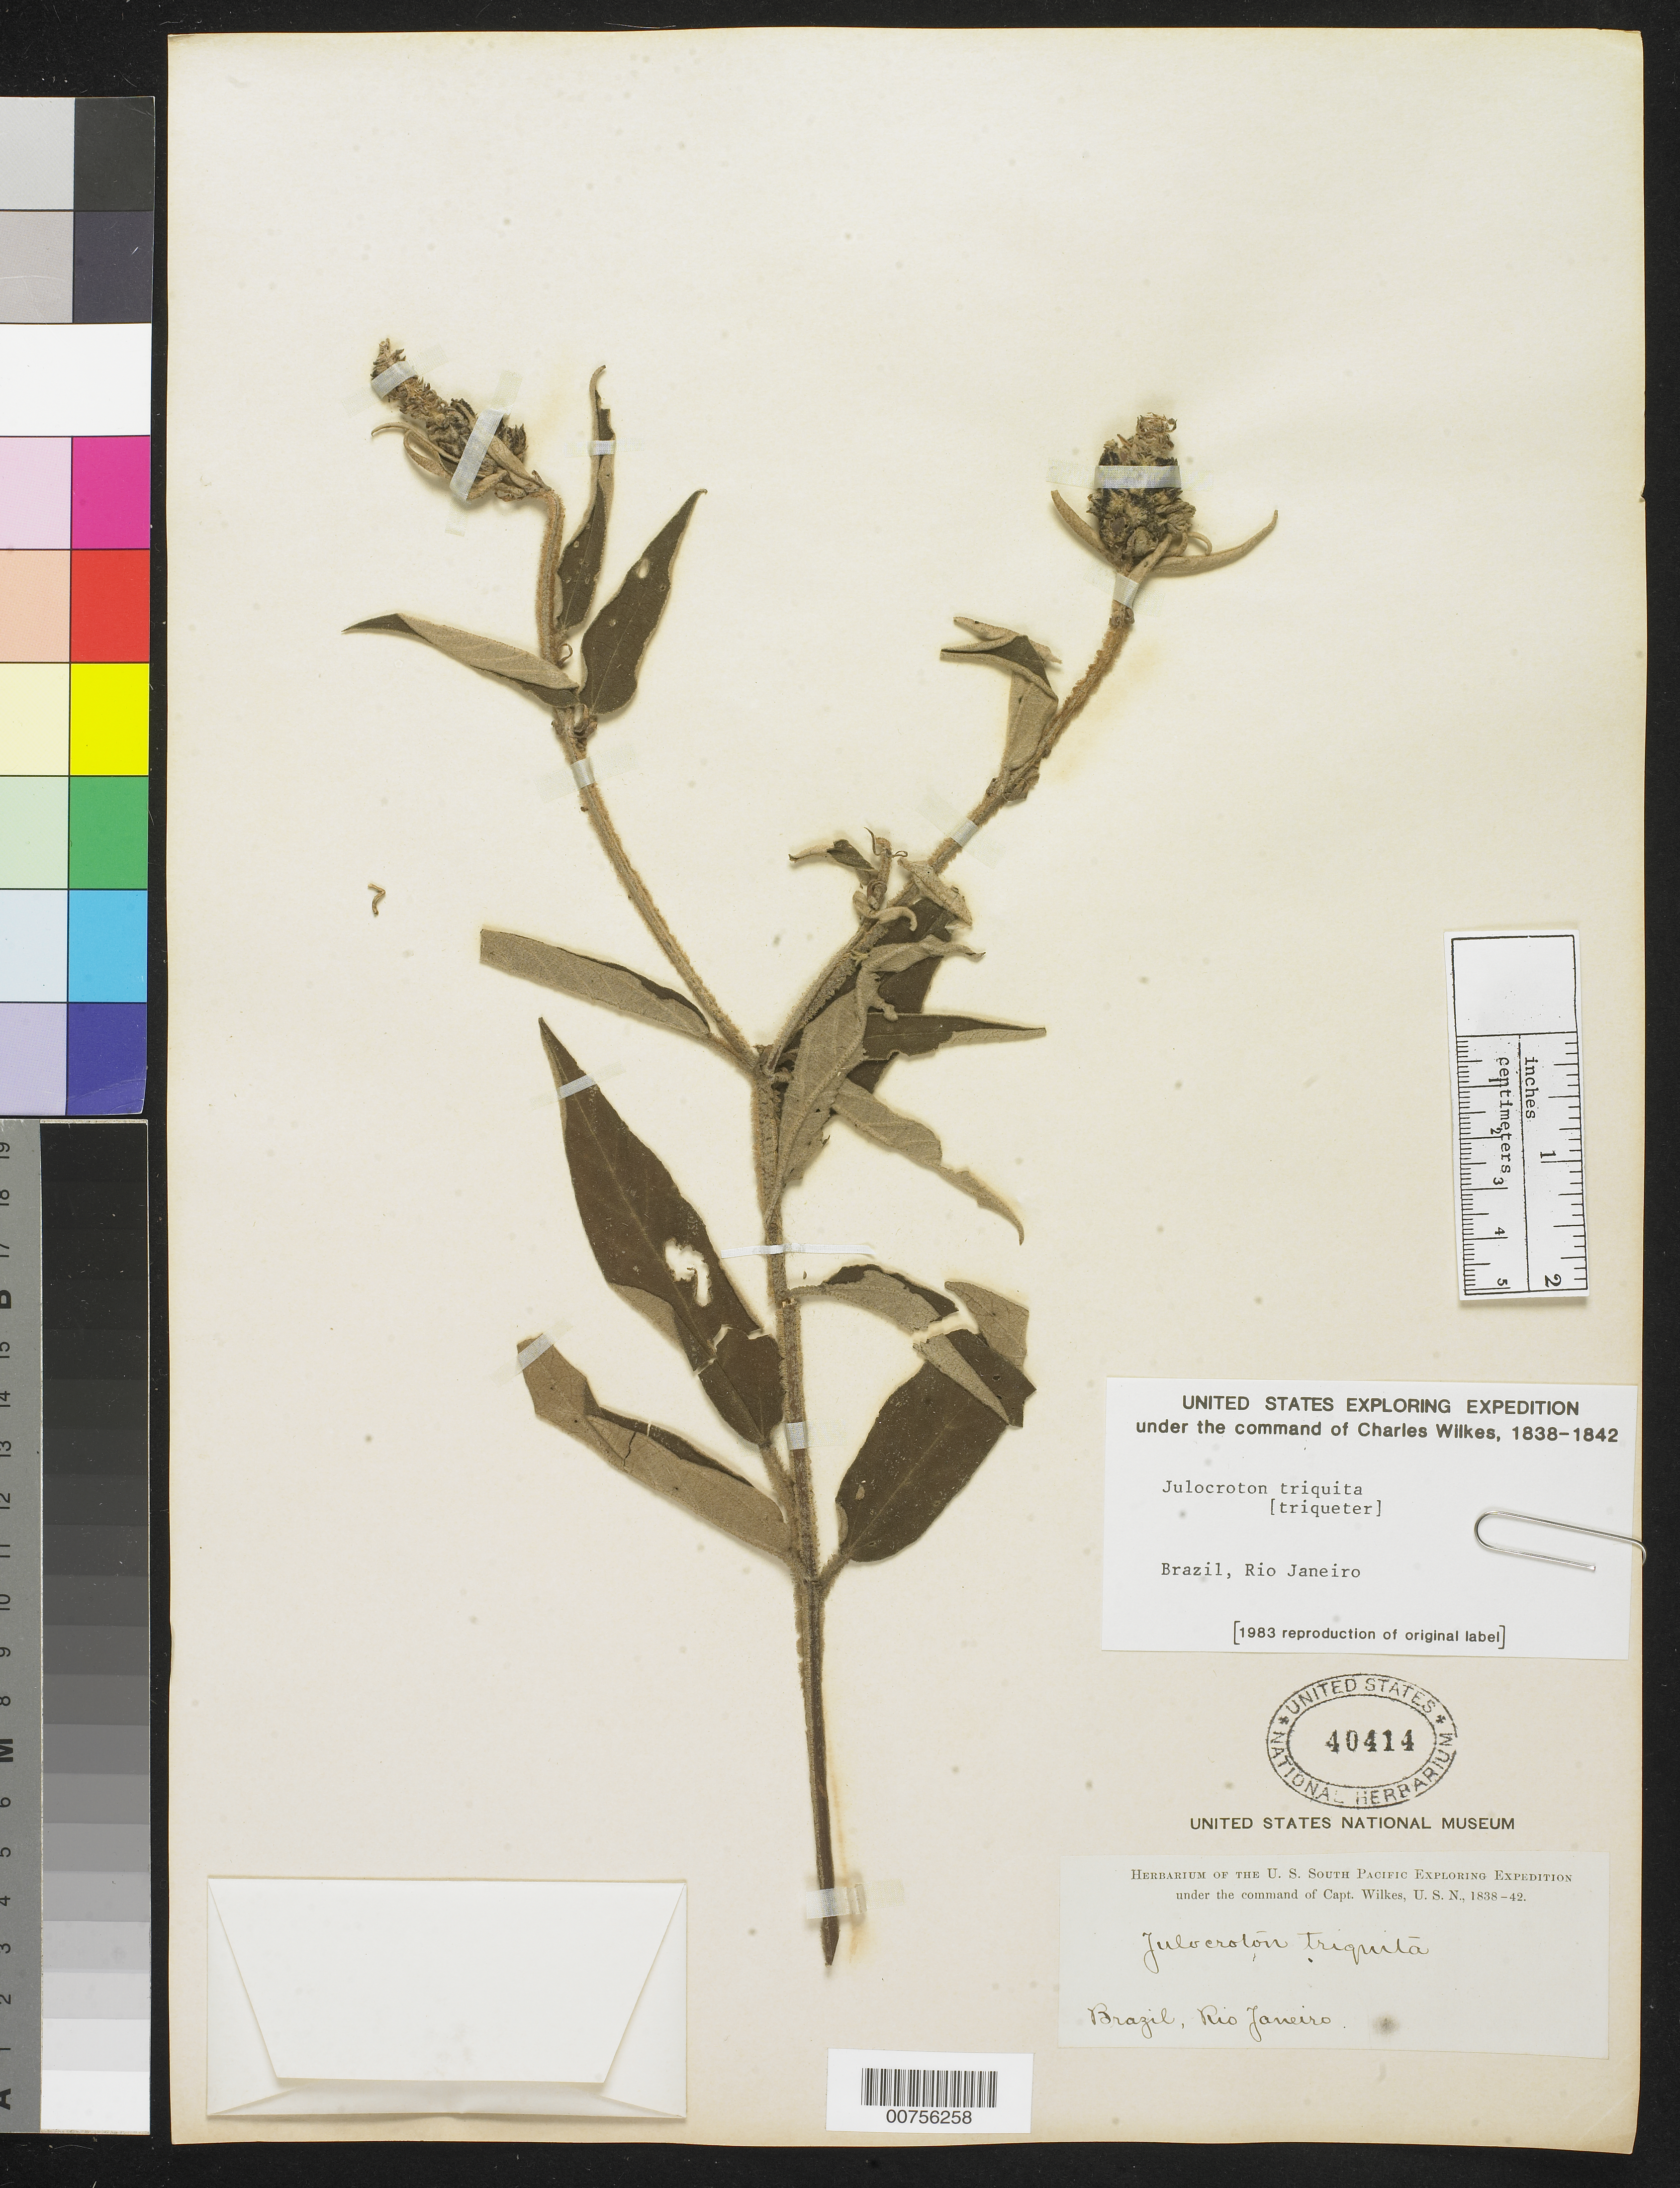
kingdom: Plantae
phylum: Tracheophyta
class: Magnoliopsida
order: Malpighiales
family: Euphorbiaceae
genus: Julocroton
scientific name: Julocroton triqueter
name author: (Lam.) Didr.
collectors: Wilkes Explor. Exped.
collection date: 1838/1842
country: Brazil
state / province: Rio de Janeiro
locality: Brazil, Rio Janeiro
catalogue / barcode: US 40414